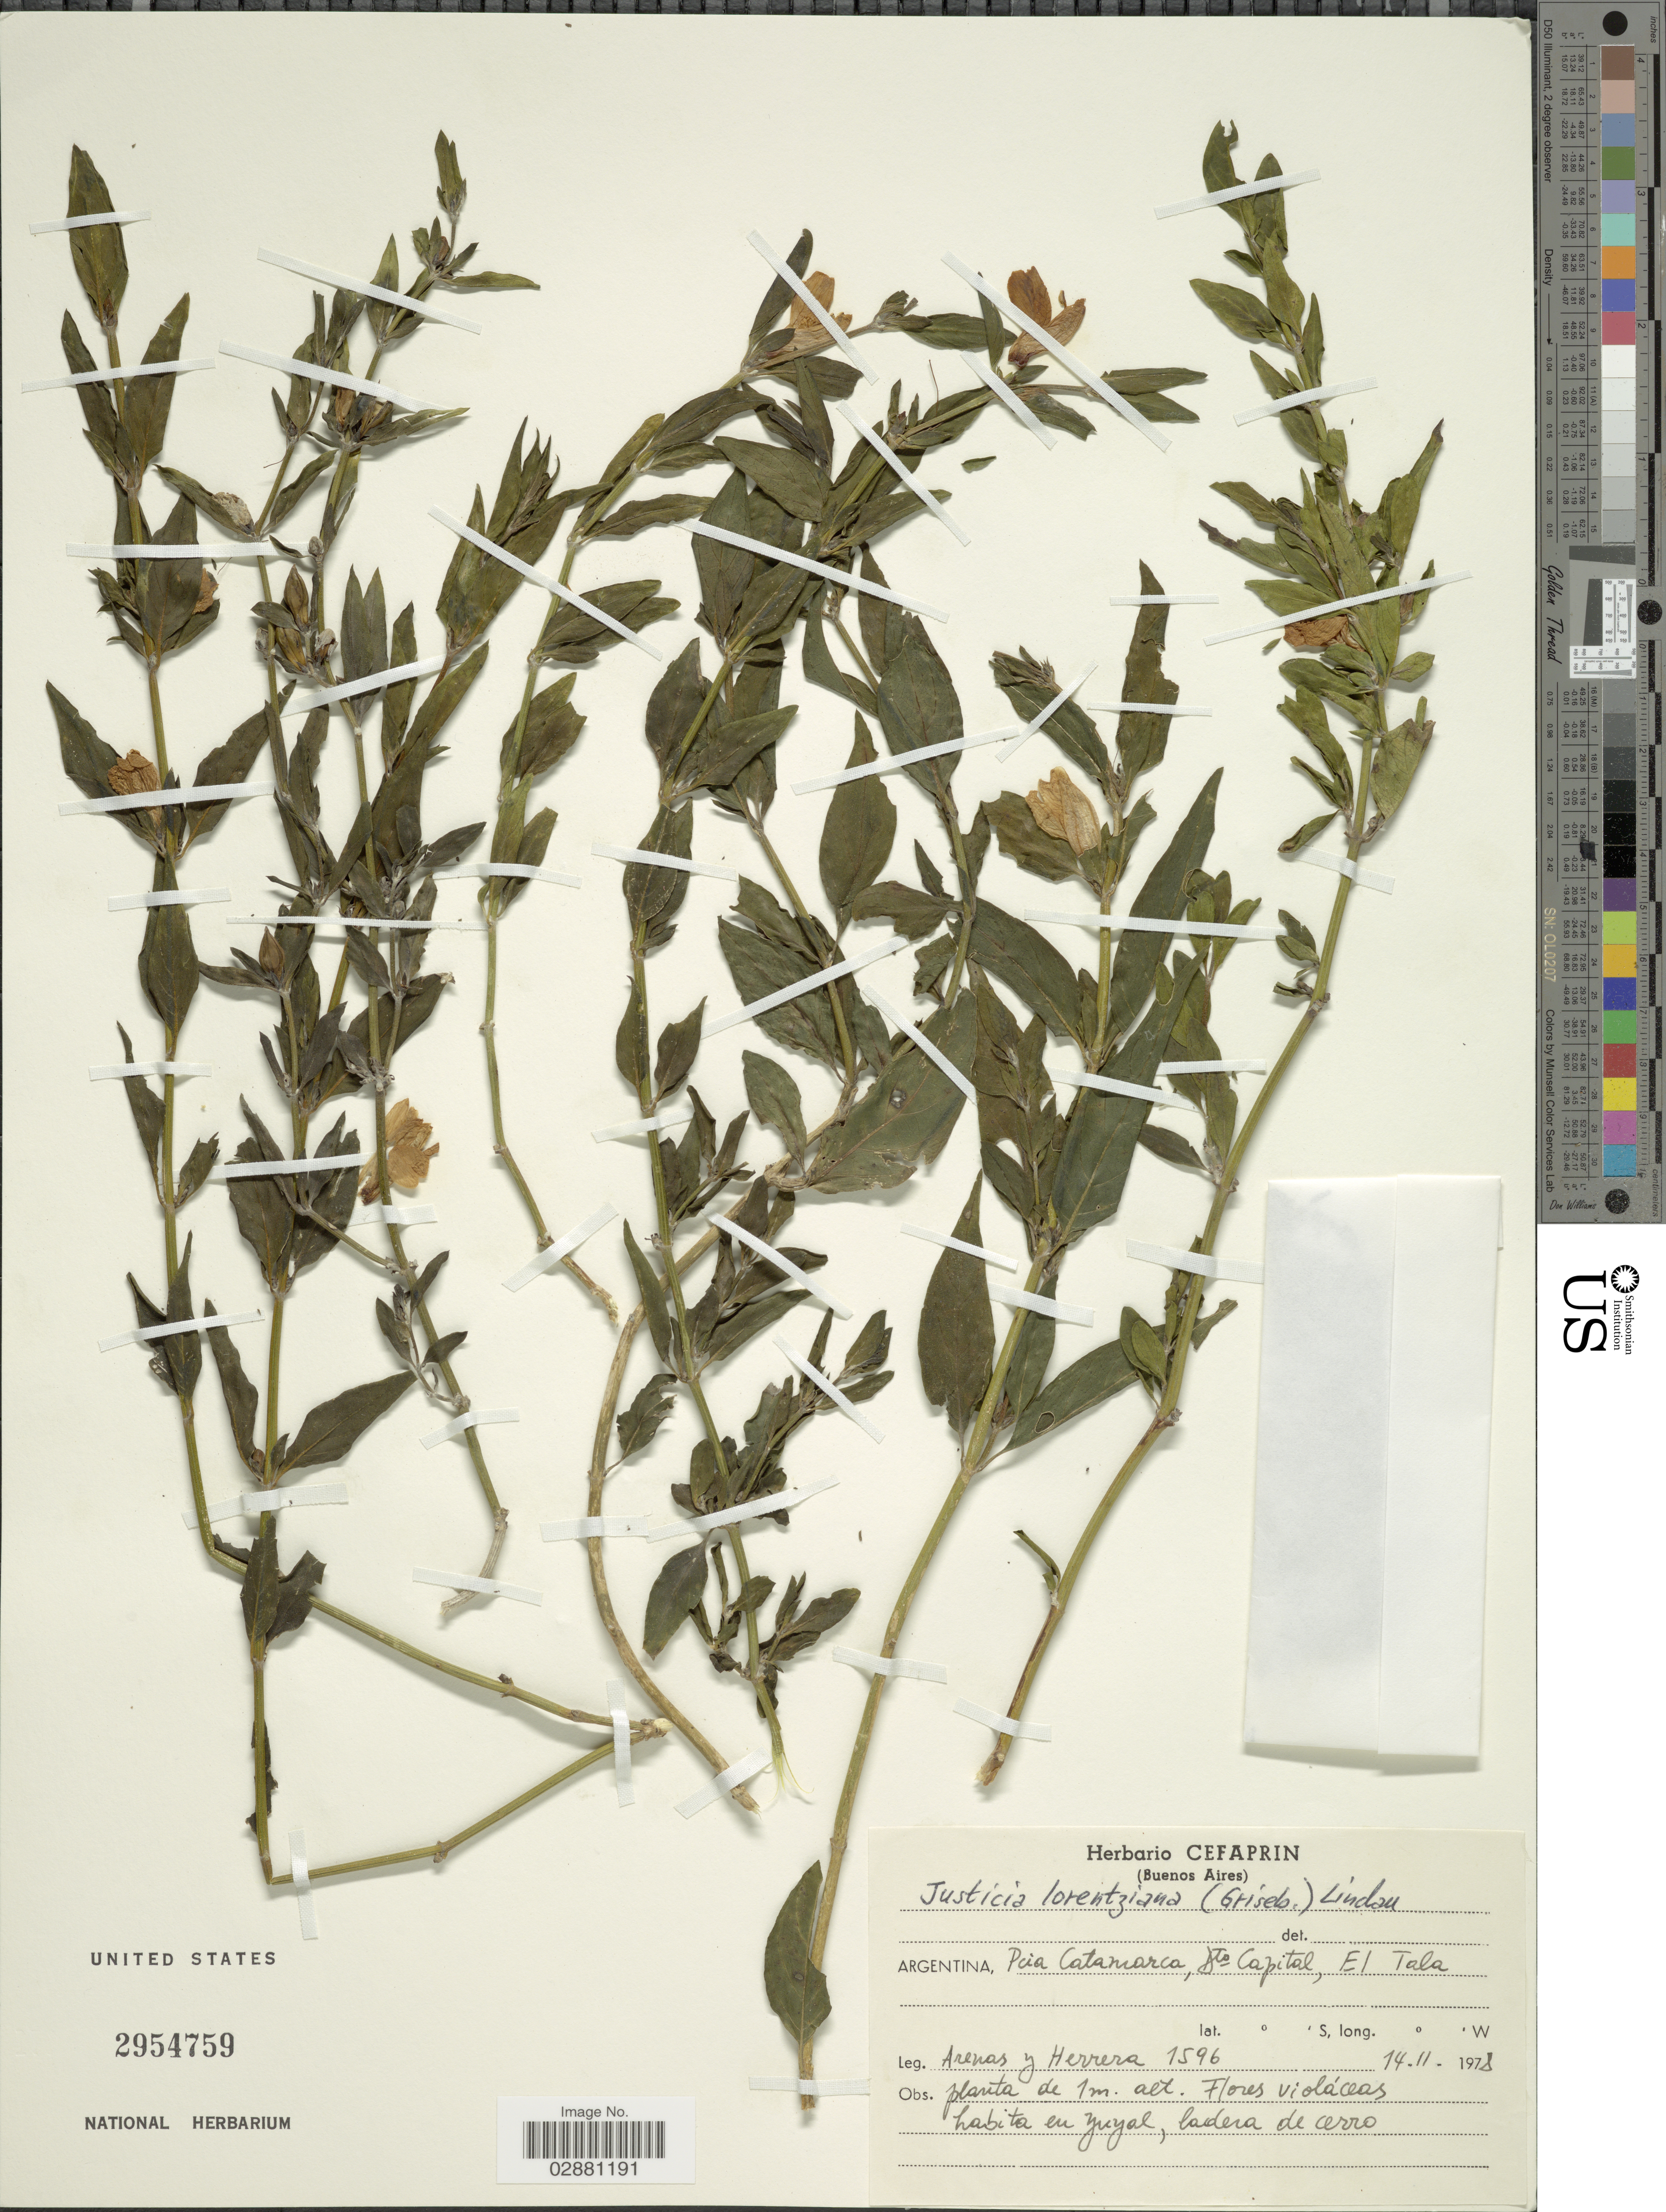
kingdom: Plantae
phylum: Tracheophyta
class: Magnoliopsida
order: Lamiales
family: Acanthaceae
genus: Justicia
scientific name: Justicia tweediana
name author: (Nees) Griseb.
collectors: Arenas & Herrera, --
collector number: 1596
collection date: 1978-11-14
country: Argentina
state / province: Catamarca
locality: Pcia. Catamarca, Dto Capital, El Tala.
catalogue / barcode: US 2954759